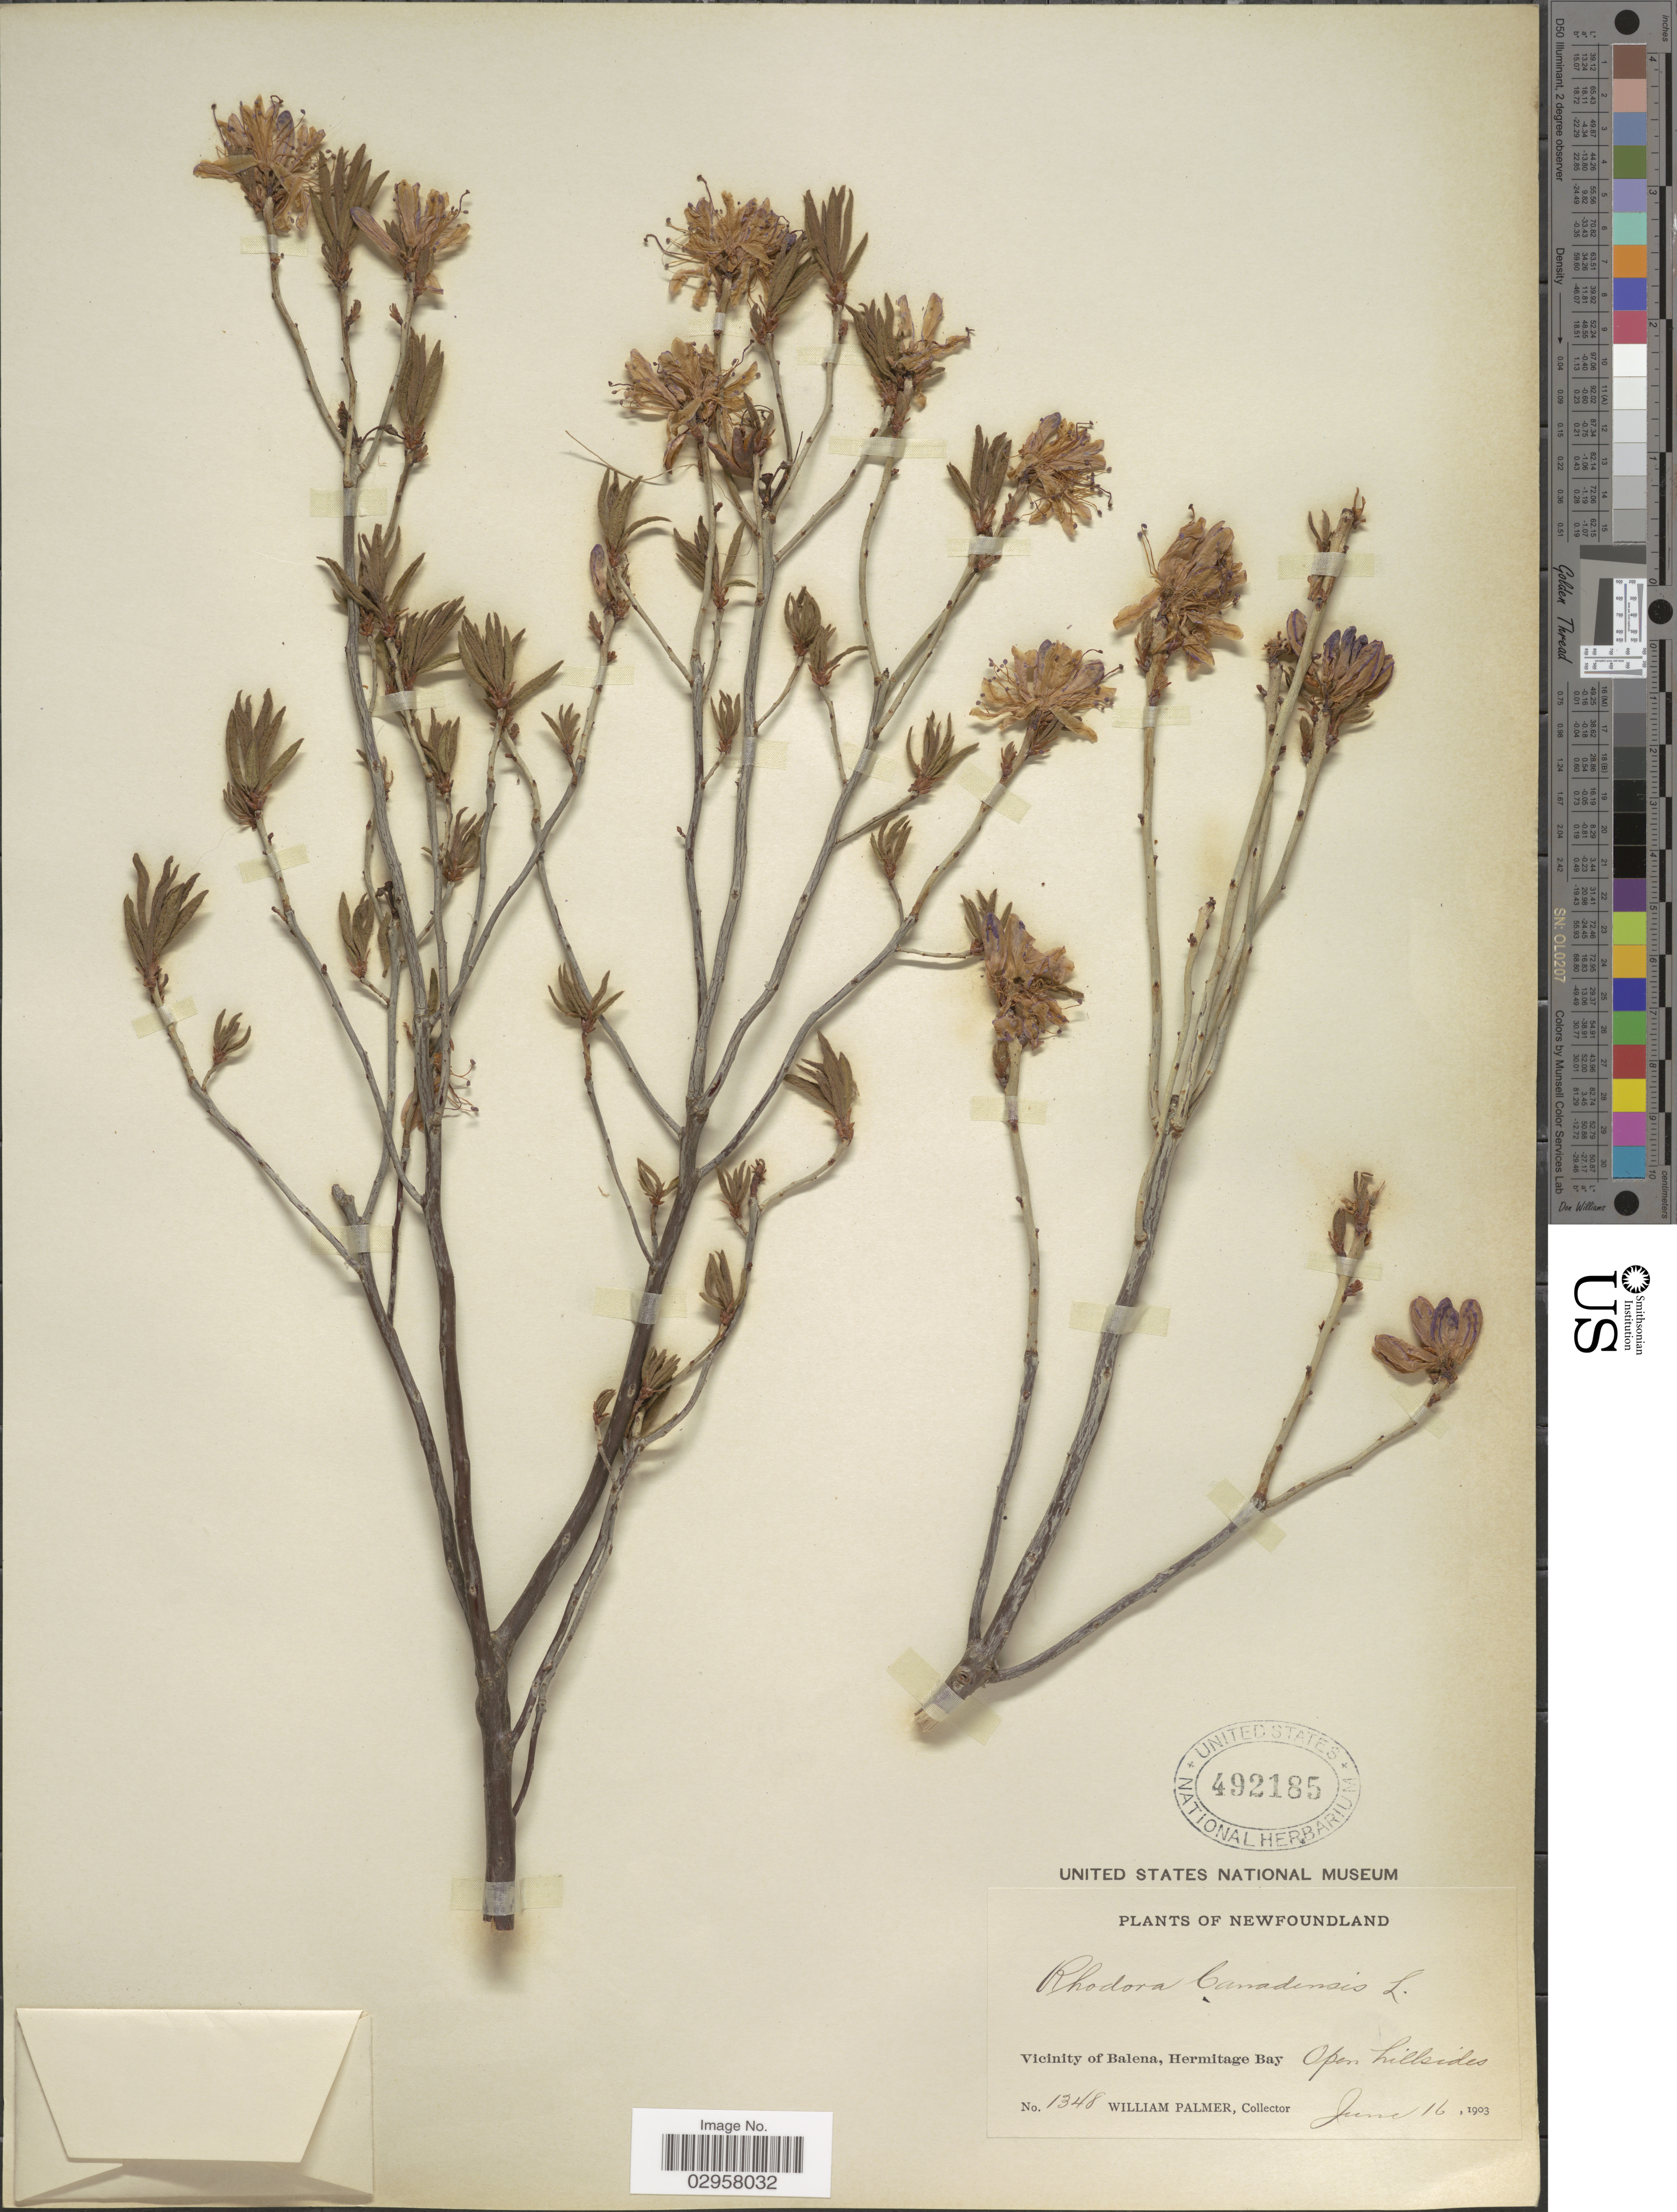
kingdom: Plantae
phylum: Tracheophyta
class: Magnoliopsida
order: Ericales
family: Ericaceae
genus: Rhododendron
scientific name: Rhododendron canadense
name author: (L.) Torr.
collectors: W. Palmer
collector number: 1348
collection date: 1903-06-16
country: Canada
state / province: Newfoundland and Labrador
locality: Vicinity of Balena, Hermitage Bay. Open hillsides.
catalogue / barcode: US 492185